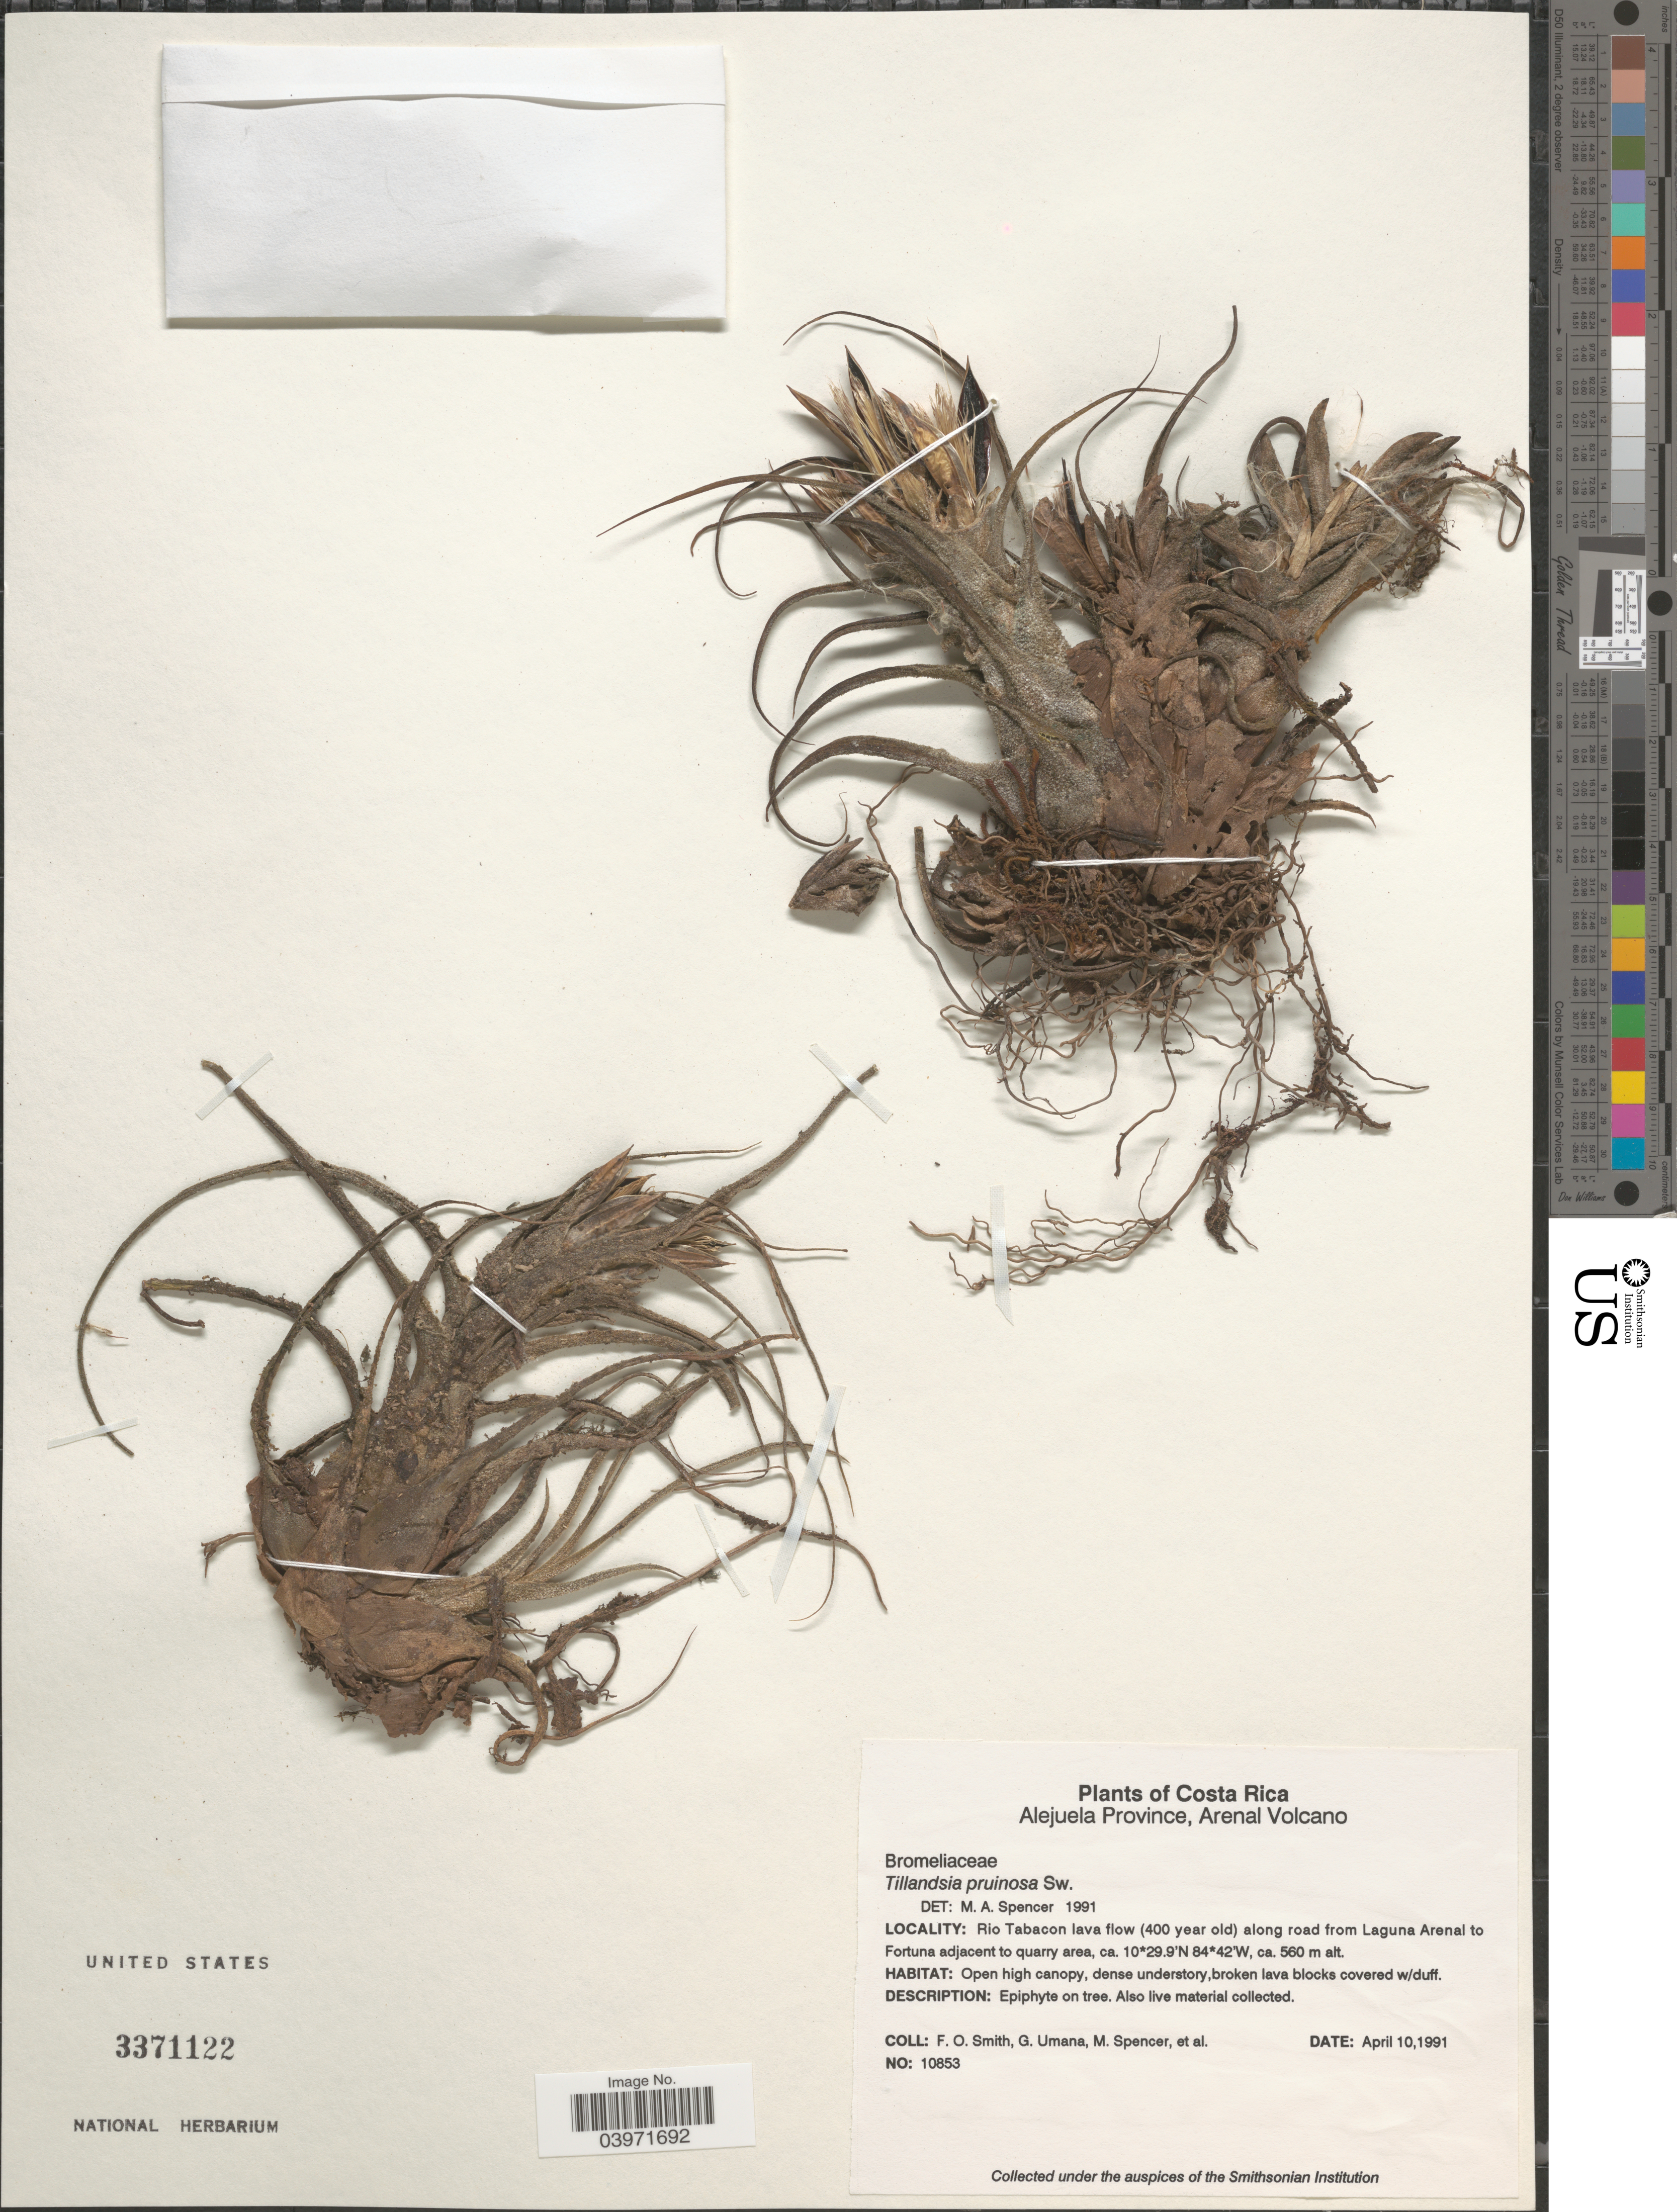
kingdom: Plantae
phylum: Tracheophyta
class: Liliopsida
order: Poales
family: Bromeliaceae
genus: Tillandsia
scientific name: Tillandsia pruinosa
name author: Sw.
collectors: F. Smith, G. Umana, M. Spencer & et al.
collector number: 10853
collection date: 1991-04-10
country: Costa Rica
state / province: Alajuela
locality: Alejuela Province, Arenal Volcano. Rio Tabacon lava flow (400 year old) along road from Laguna Arenal to Fortuna adjacent to quarry areaa.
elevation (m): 560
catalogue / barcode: US 3371122